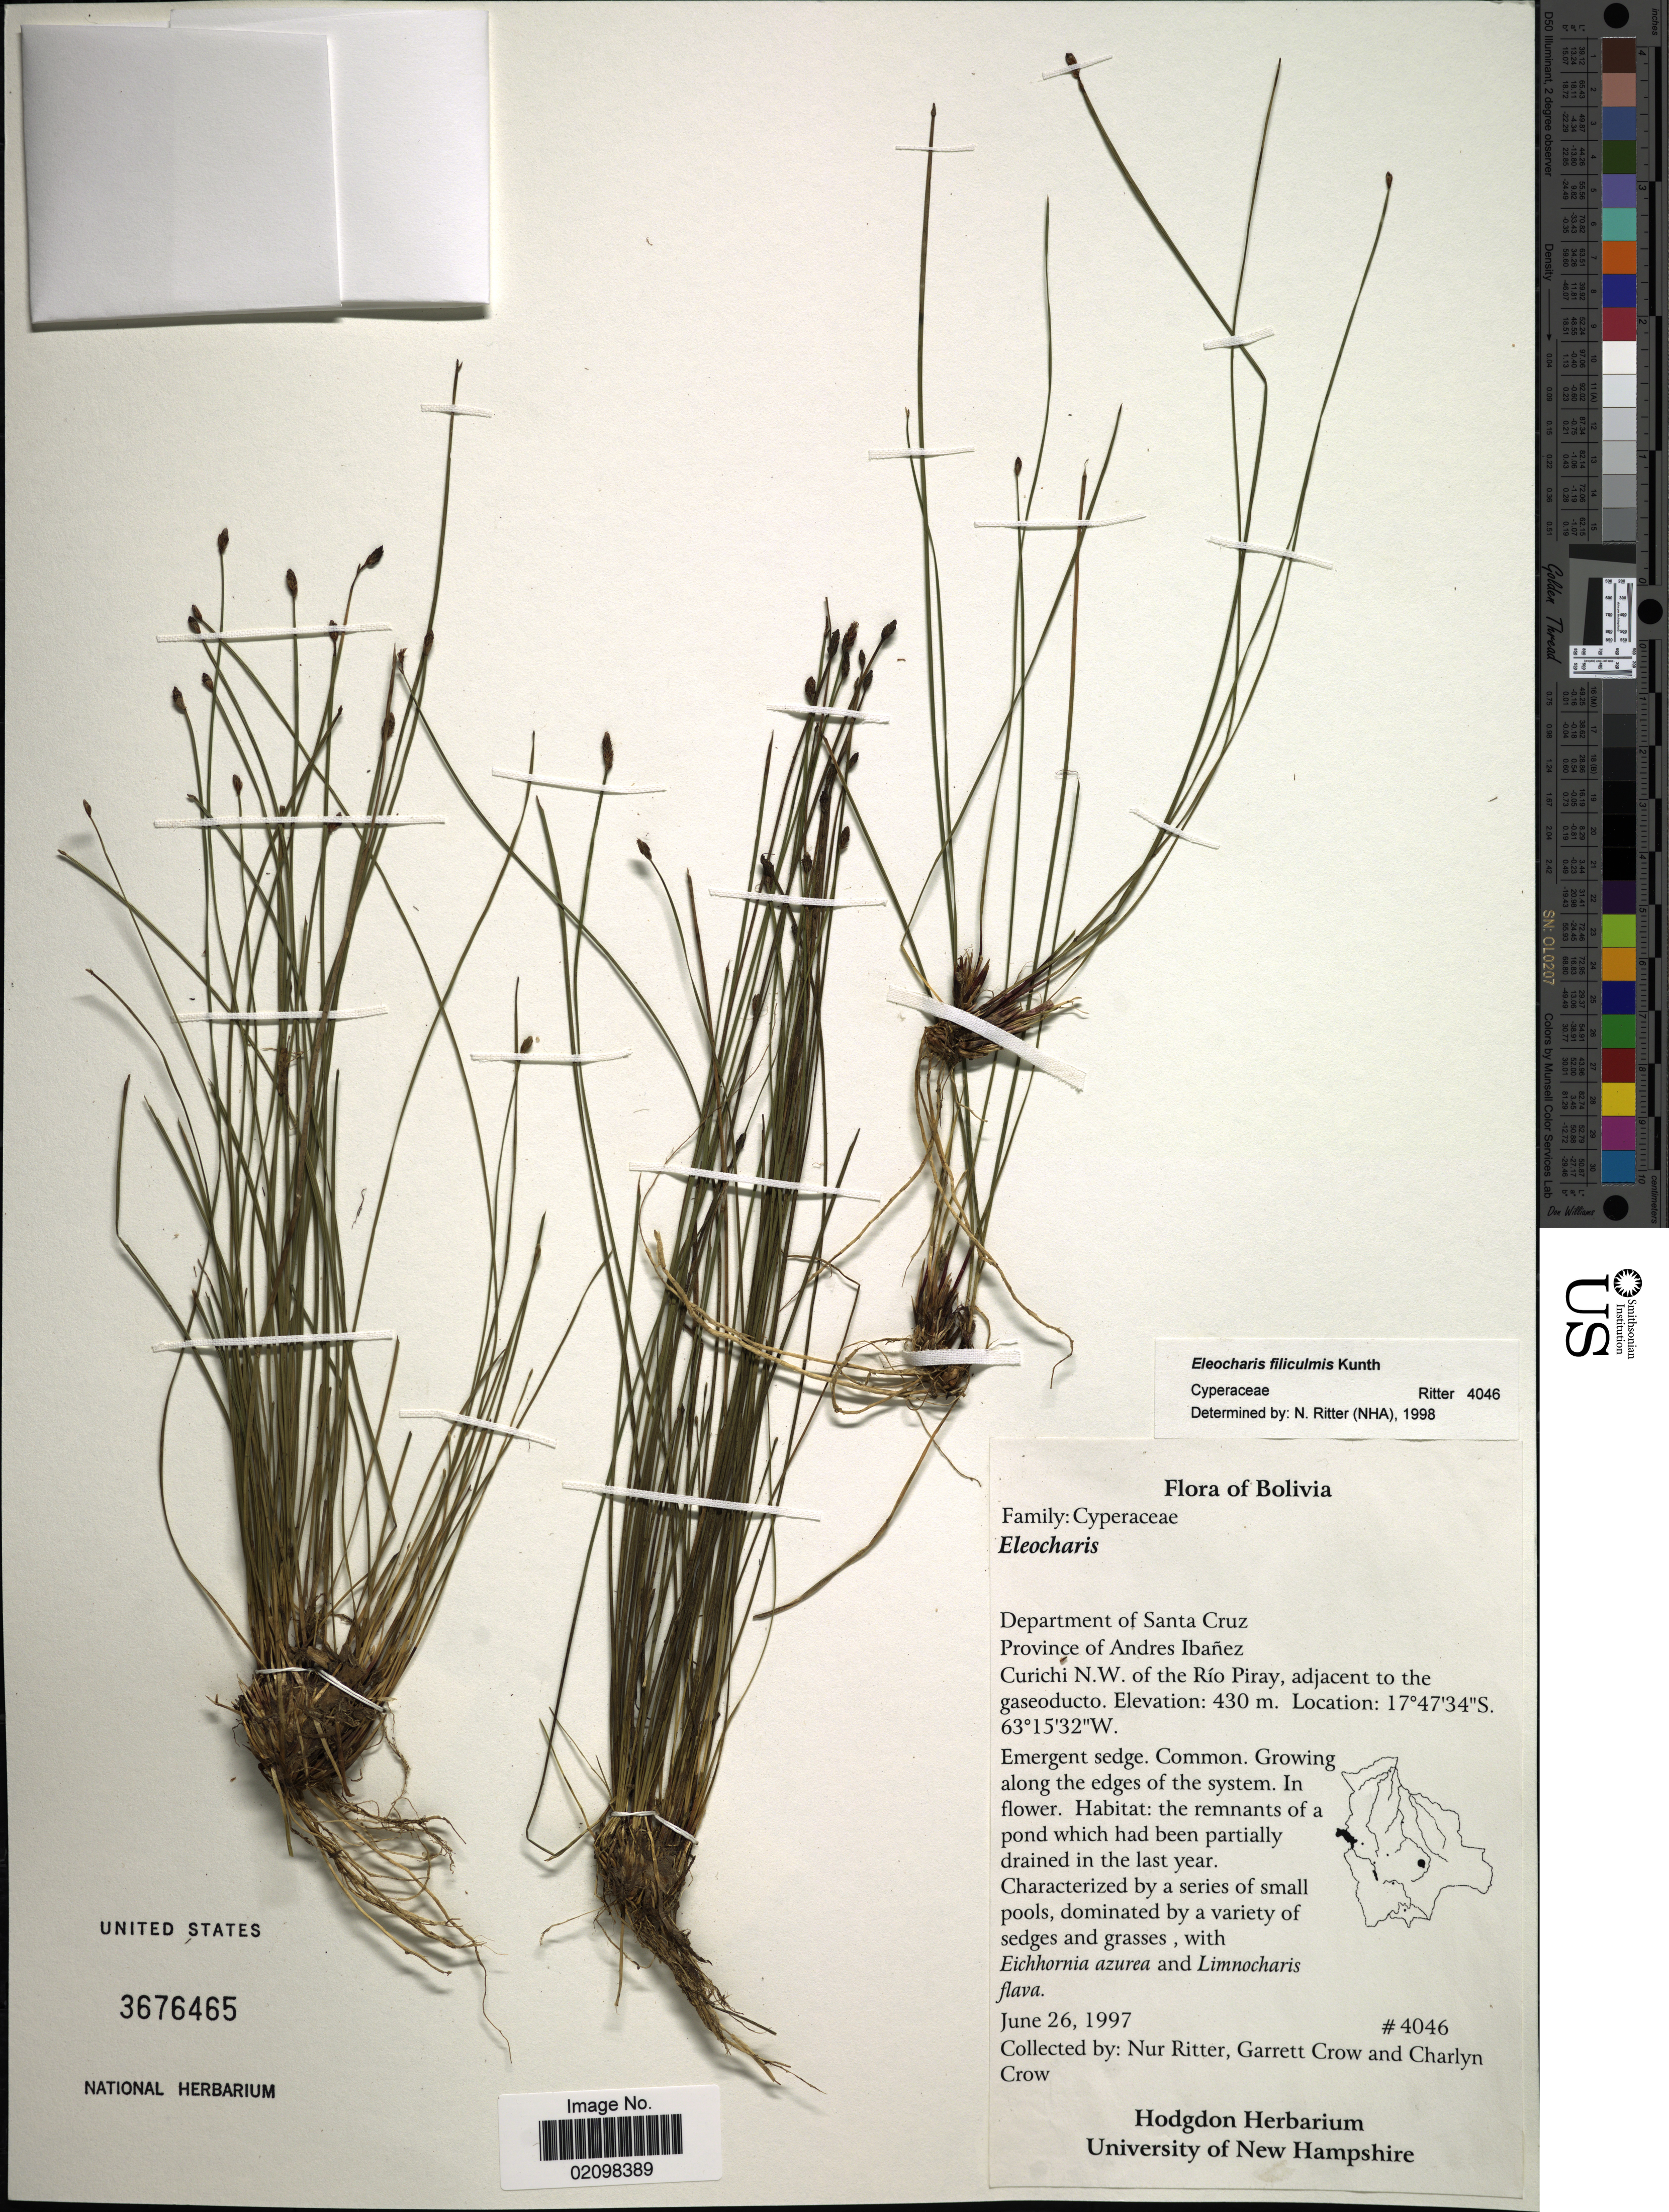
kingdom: Plantae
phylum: Tracheophyta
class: Liliopsida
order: Poales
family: Cyperaceae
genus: Eleocharis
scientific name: Eleocharis filiculmis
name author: Kunth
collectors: N. Ritter, G. E. Crow & C. Crow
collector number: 4046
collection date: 1997-06-26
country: Bolivia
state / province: Santa Cruz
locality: Province of Andres Ibañez, Curichi N.W. of the Río Piray, adjacent to the gaseoducto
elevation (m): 430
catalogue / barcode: US 3676465